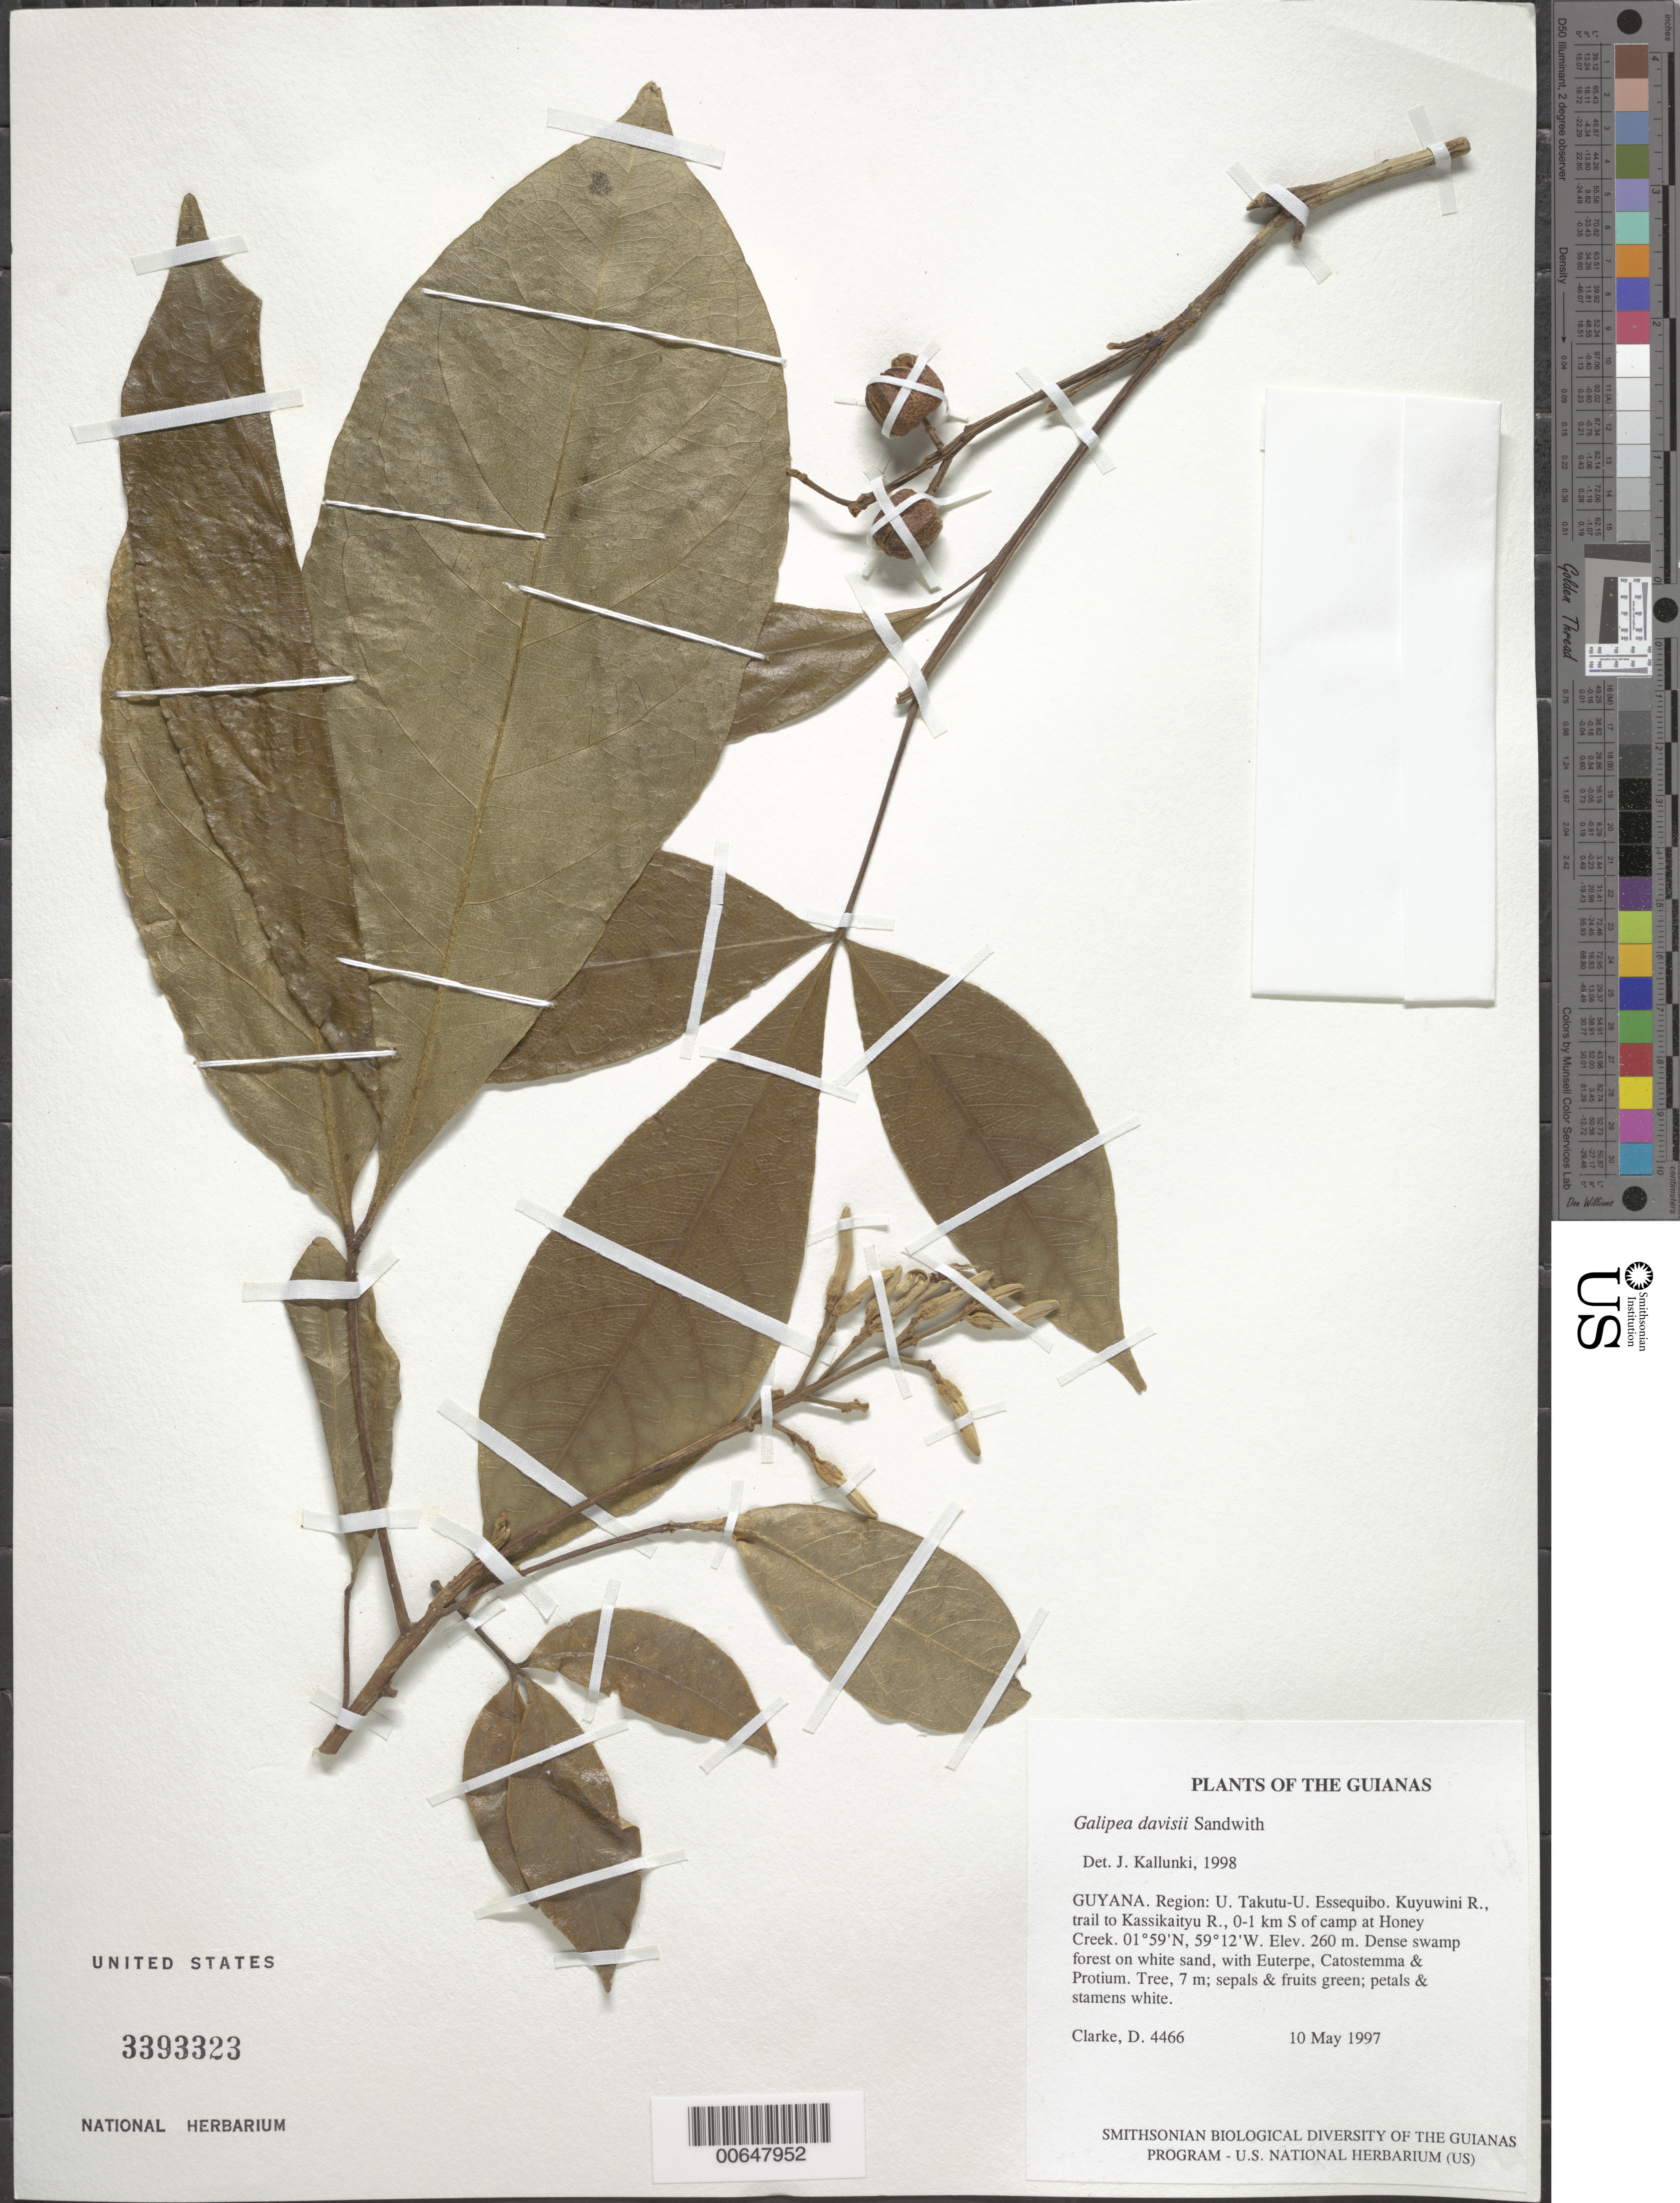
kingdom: Plantae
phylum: Tracheophyta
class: Magnoliopsida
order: Sapindales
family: Rutaceae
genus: Galipea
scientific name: Galipea davisii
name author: Sandwith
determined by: Kallunki, Jacquelyn A.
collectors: H. D. Clarke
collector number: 4466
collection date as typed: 10 May 1997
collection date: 1997-05-10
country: Guyana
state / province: U. Takutu-U. Essequibo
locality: Kuyuwini R., trail to Kassikaityu R., 0-1 km S of camp at Honey Creek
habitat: Dense swamp forest on white sand, with Euterpe, Catostemma & Protium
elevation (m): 260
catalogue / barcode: US 3393323